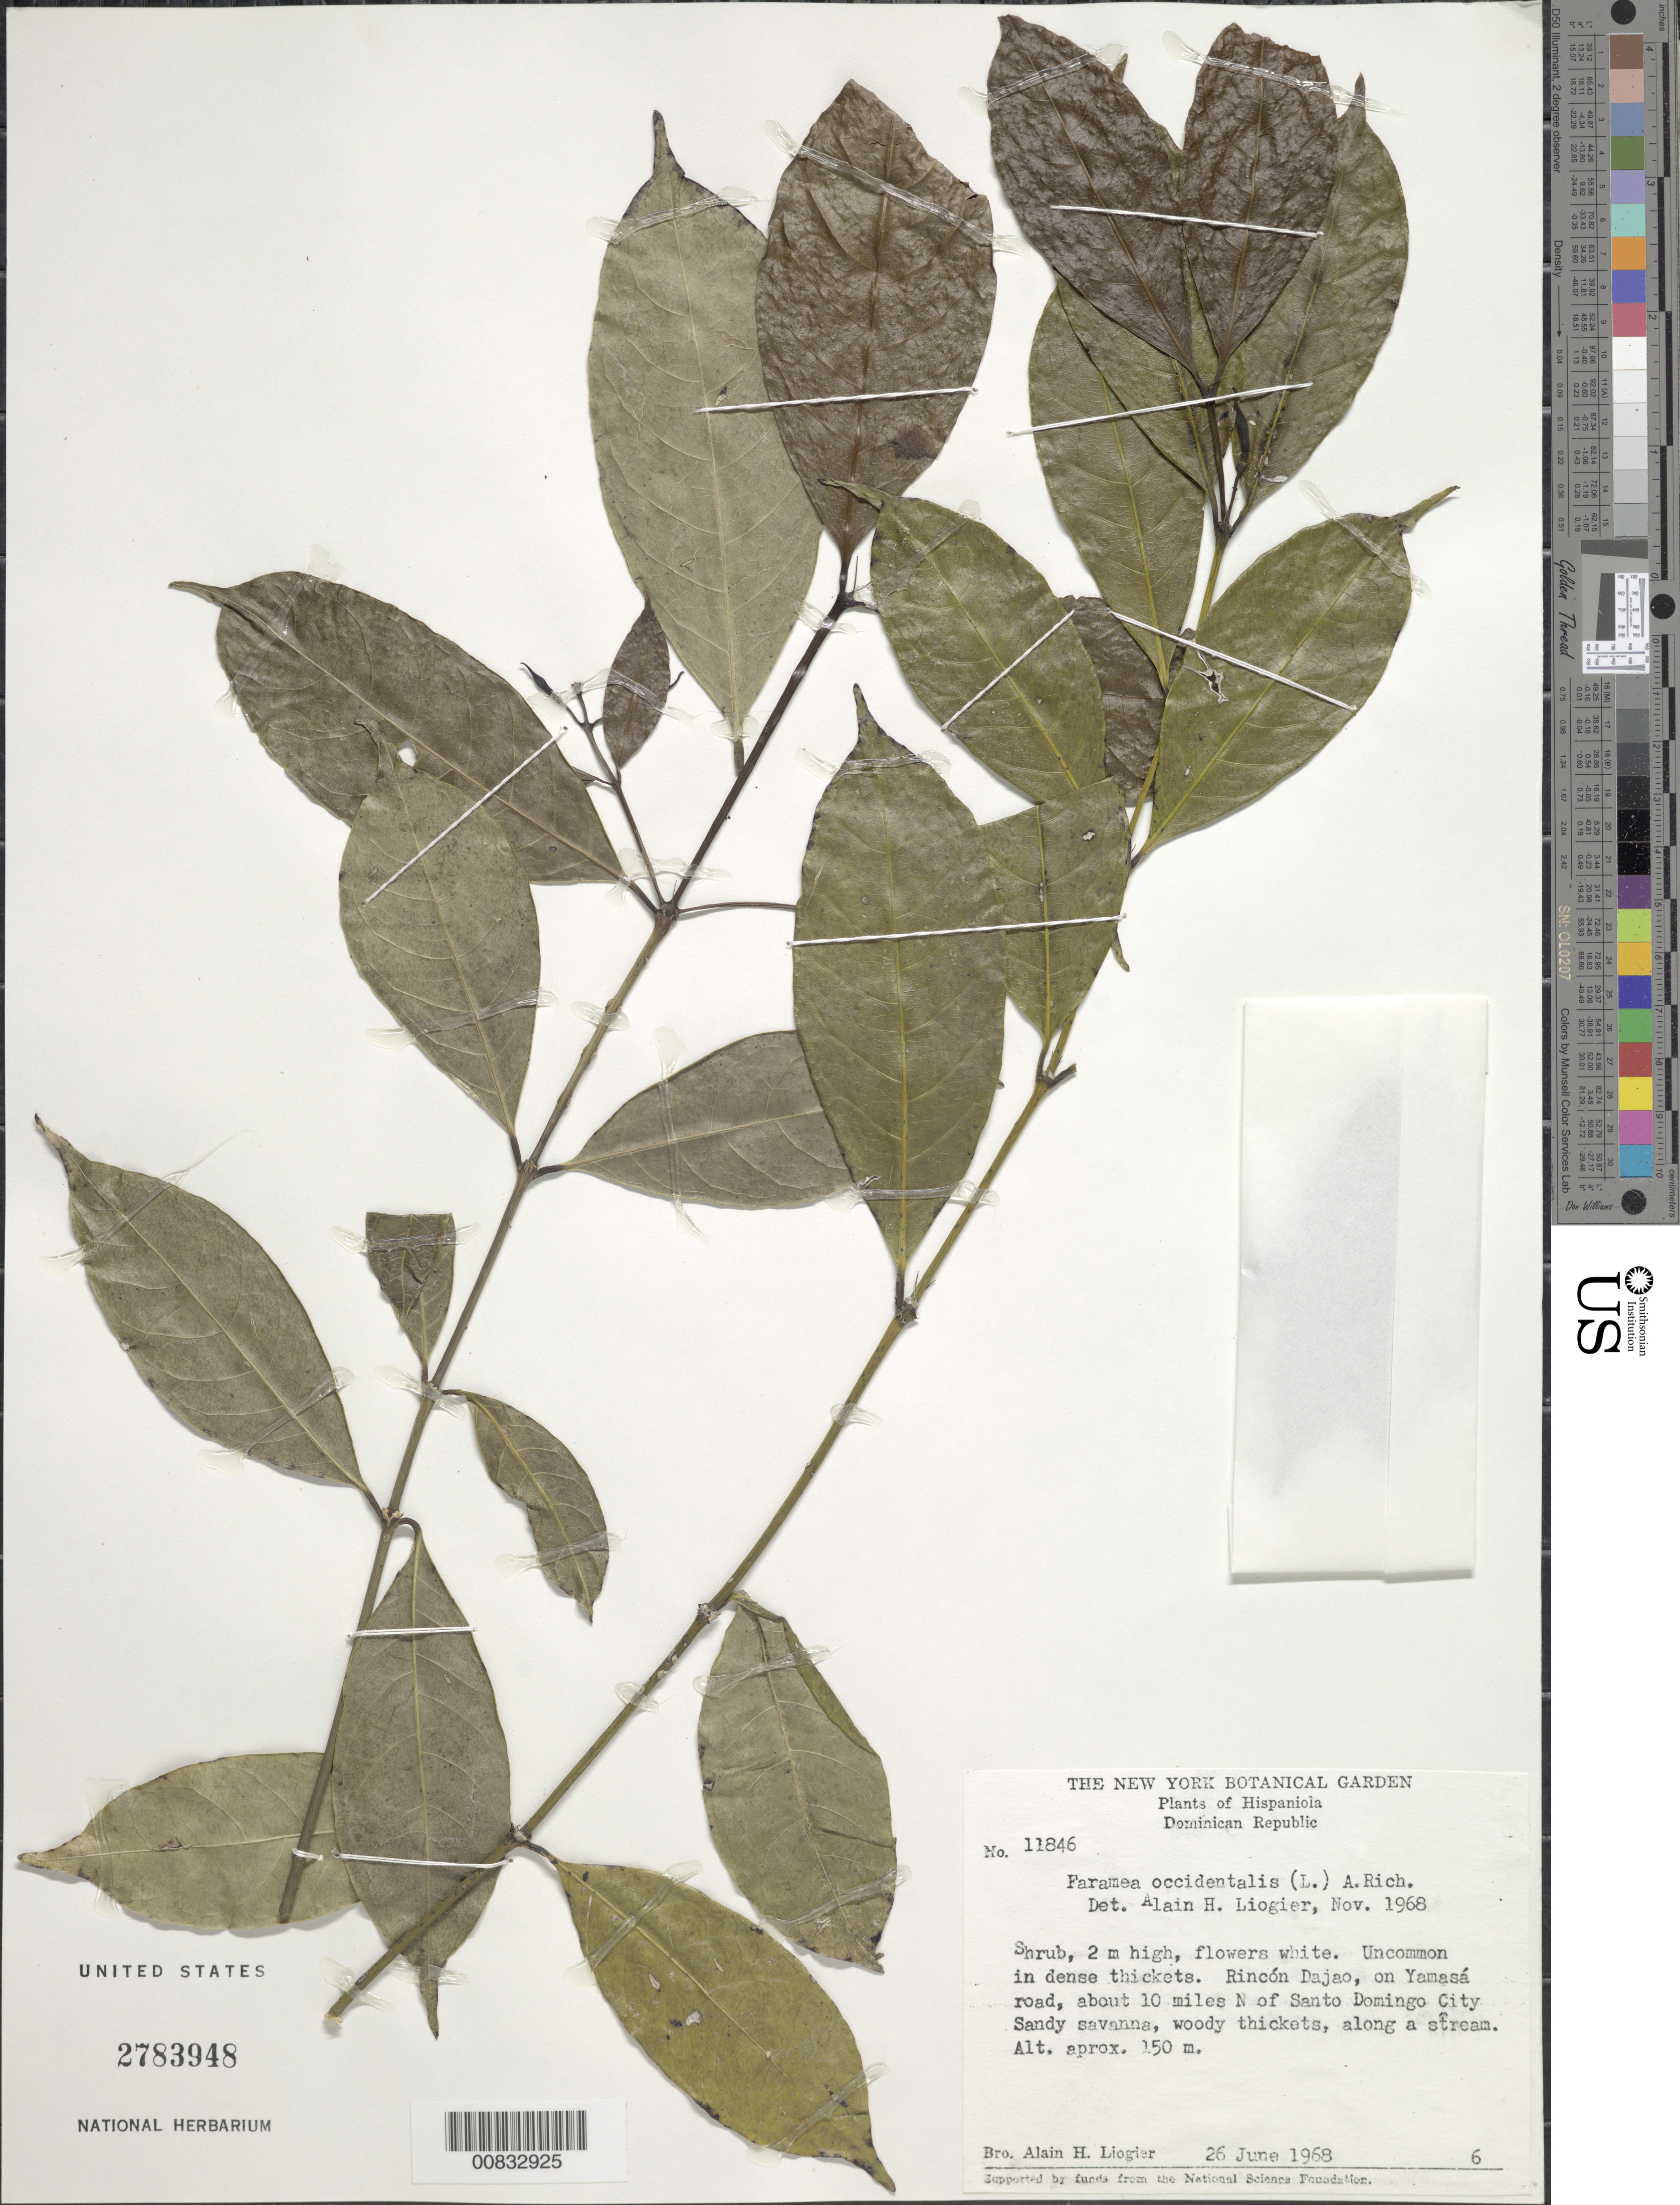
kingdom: Plantae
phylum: Tracheophyta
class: Magnoliopsida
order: Gentianales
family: Rubiaceae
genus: Faramea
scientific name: Faramea occidentalis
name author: (L.) A. Rich.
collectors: A. H. Liogier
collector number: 11846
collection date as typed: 26 Jun 1968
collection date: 1968-06-26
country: Dominican Republic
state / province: Distrito Nacional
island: Hispaniola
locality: Rincón Dajao, on Yamasá road, about 10 miles N of Santo Domingo City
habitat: In dense woody thickets, along a stream in sandy savanna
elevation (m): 50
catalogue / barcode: US 2783948